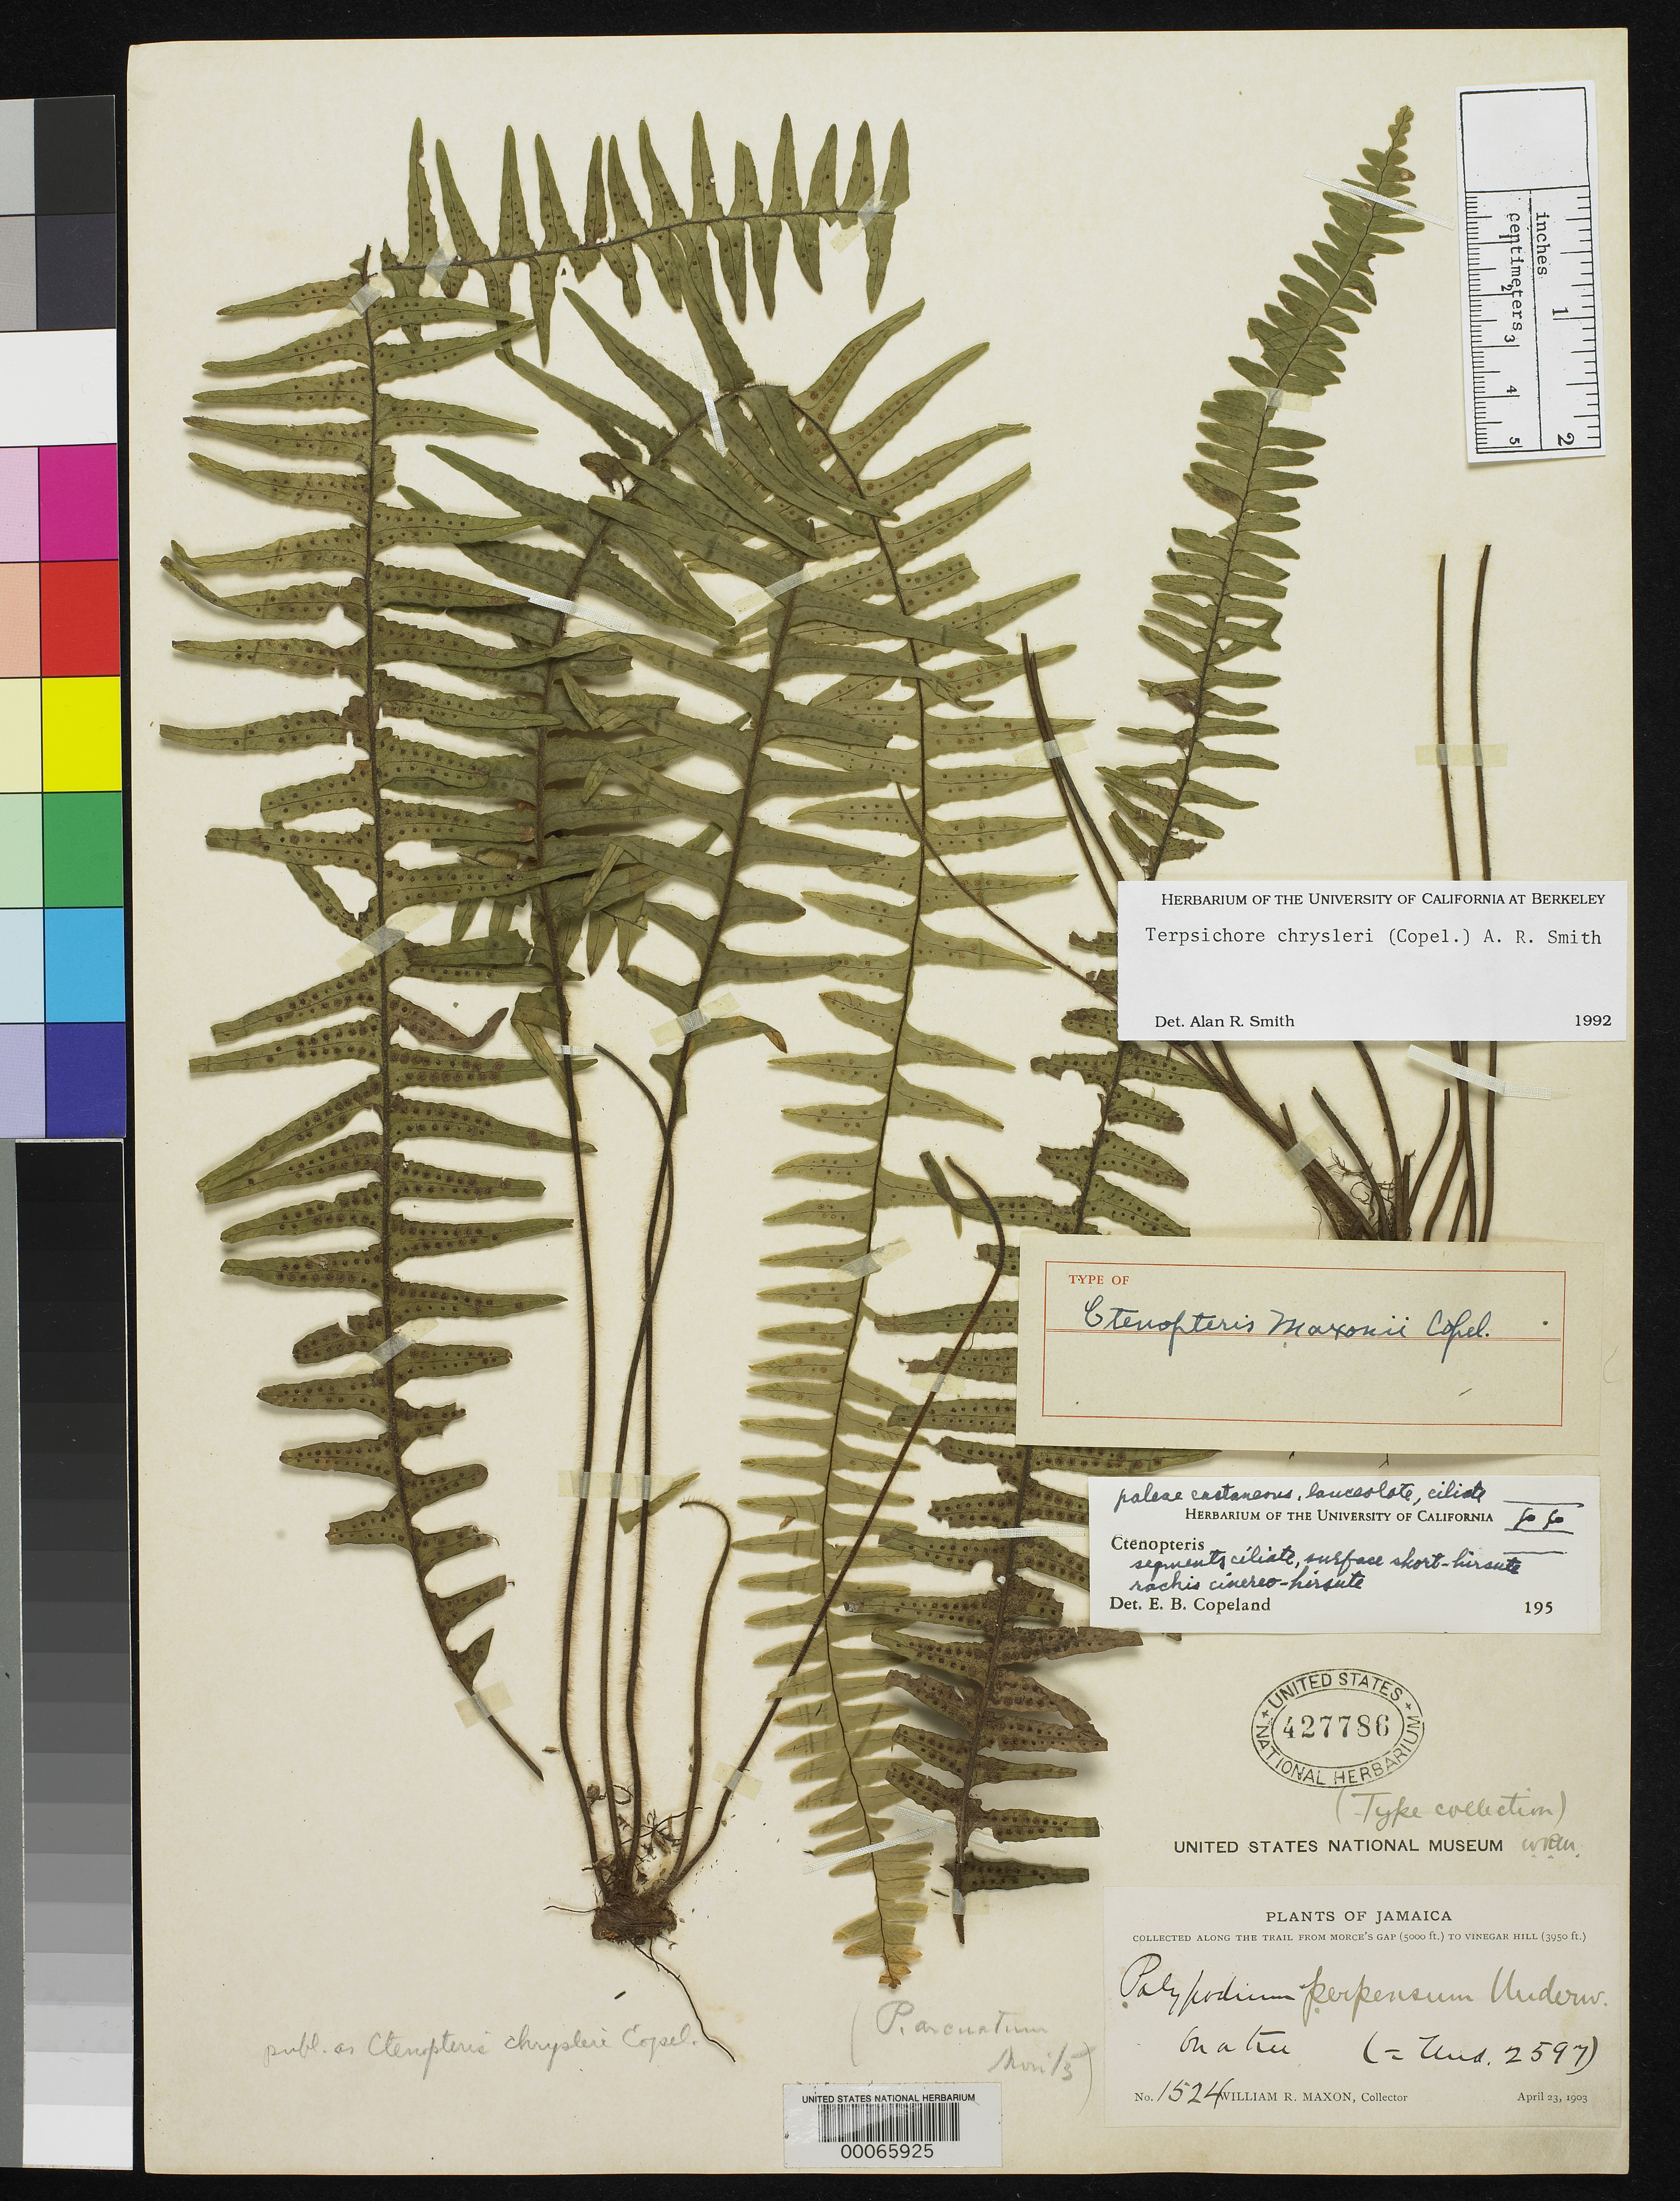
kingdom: Plantae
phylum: Tracheophyta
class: Polypodiopsida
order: Polypodiales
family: Polypodiaceae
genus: Ctenopteris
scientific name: Ctenopteris chrysleri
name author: Copel.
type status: Holotype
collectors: W. R. Maxon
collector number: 1524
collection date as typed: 23 Apr 1903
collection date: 1903-04-23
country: Jamaica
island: Greater Antilles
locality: Along trail from Morce's gap to Vinegar Hill.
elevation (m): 1204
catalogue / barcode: US 427786